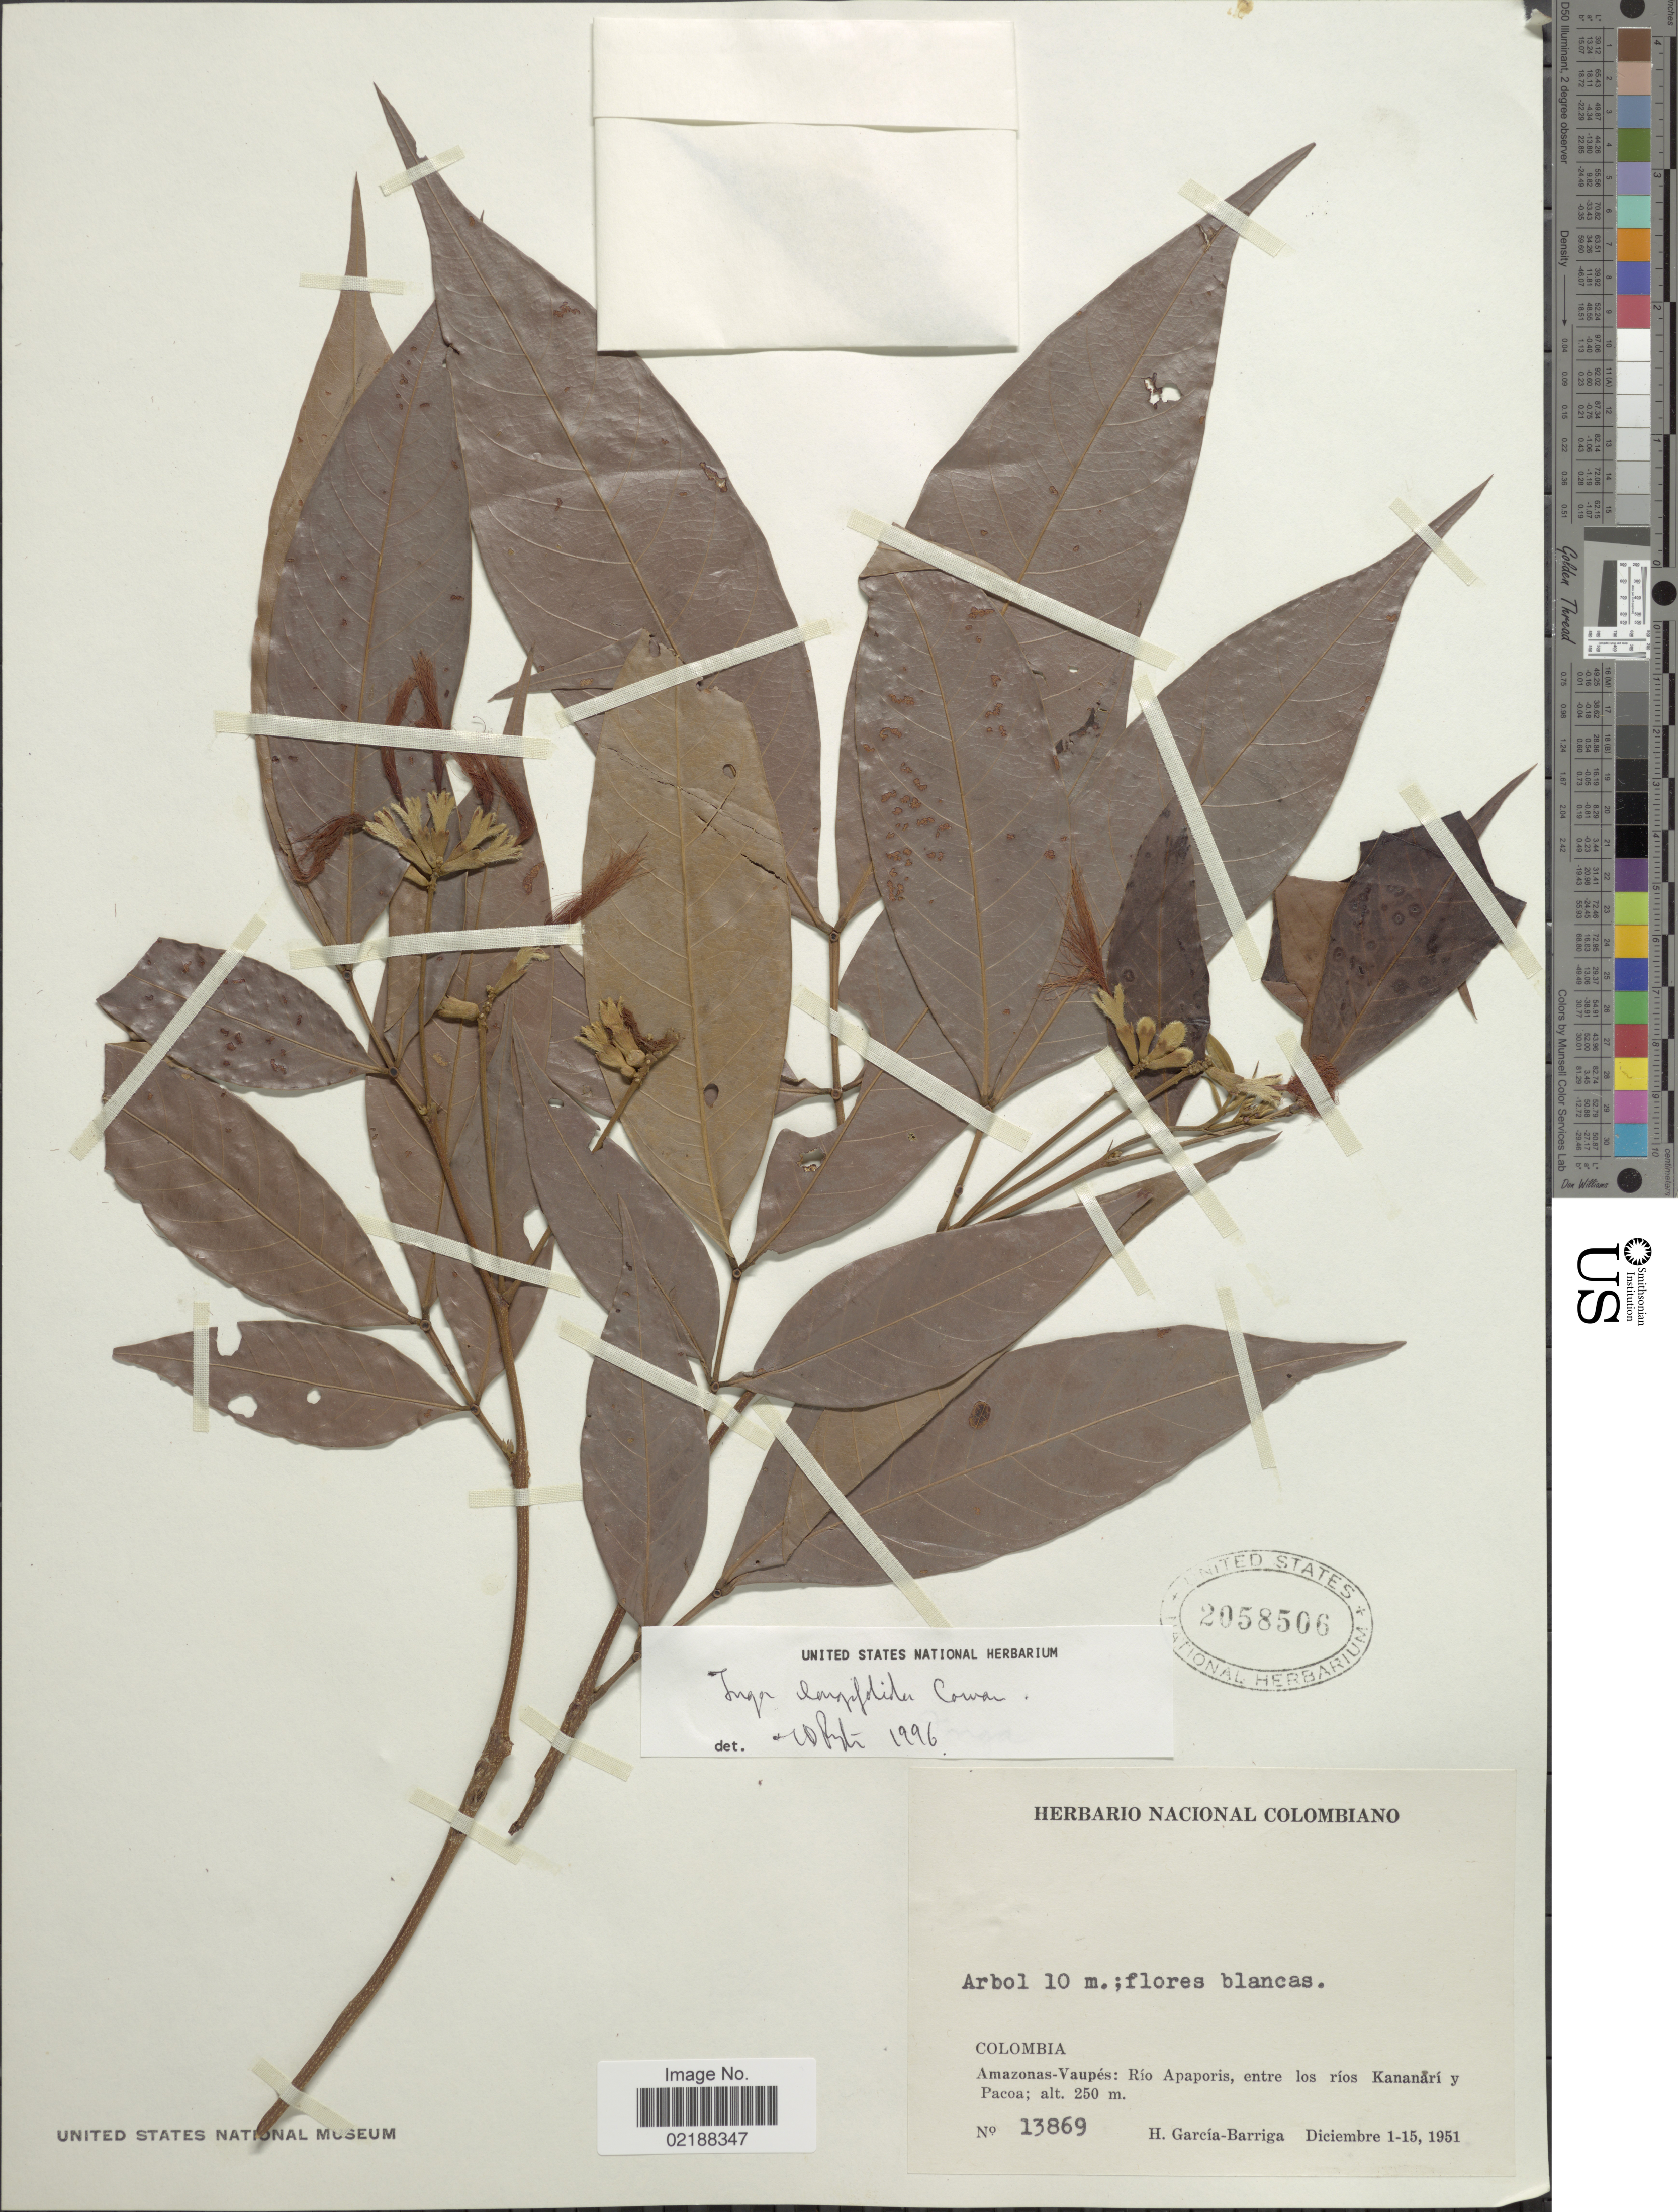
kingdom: Plantae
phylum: Tracheophyta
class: Magnoliopsida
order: Fabales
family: Fabaceae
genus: Inga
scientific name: Inga longifoliola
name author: R.S. Cowan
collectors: H. García Barriga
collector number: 13869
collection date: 1951-12-01/1951-12-15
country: Colombia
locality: Amazonas-Vapues, Rio Apaporis, entre los ris Kananari y Pacoa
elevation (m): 250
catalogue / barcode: US 2058506